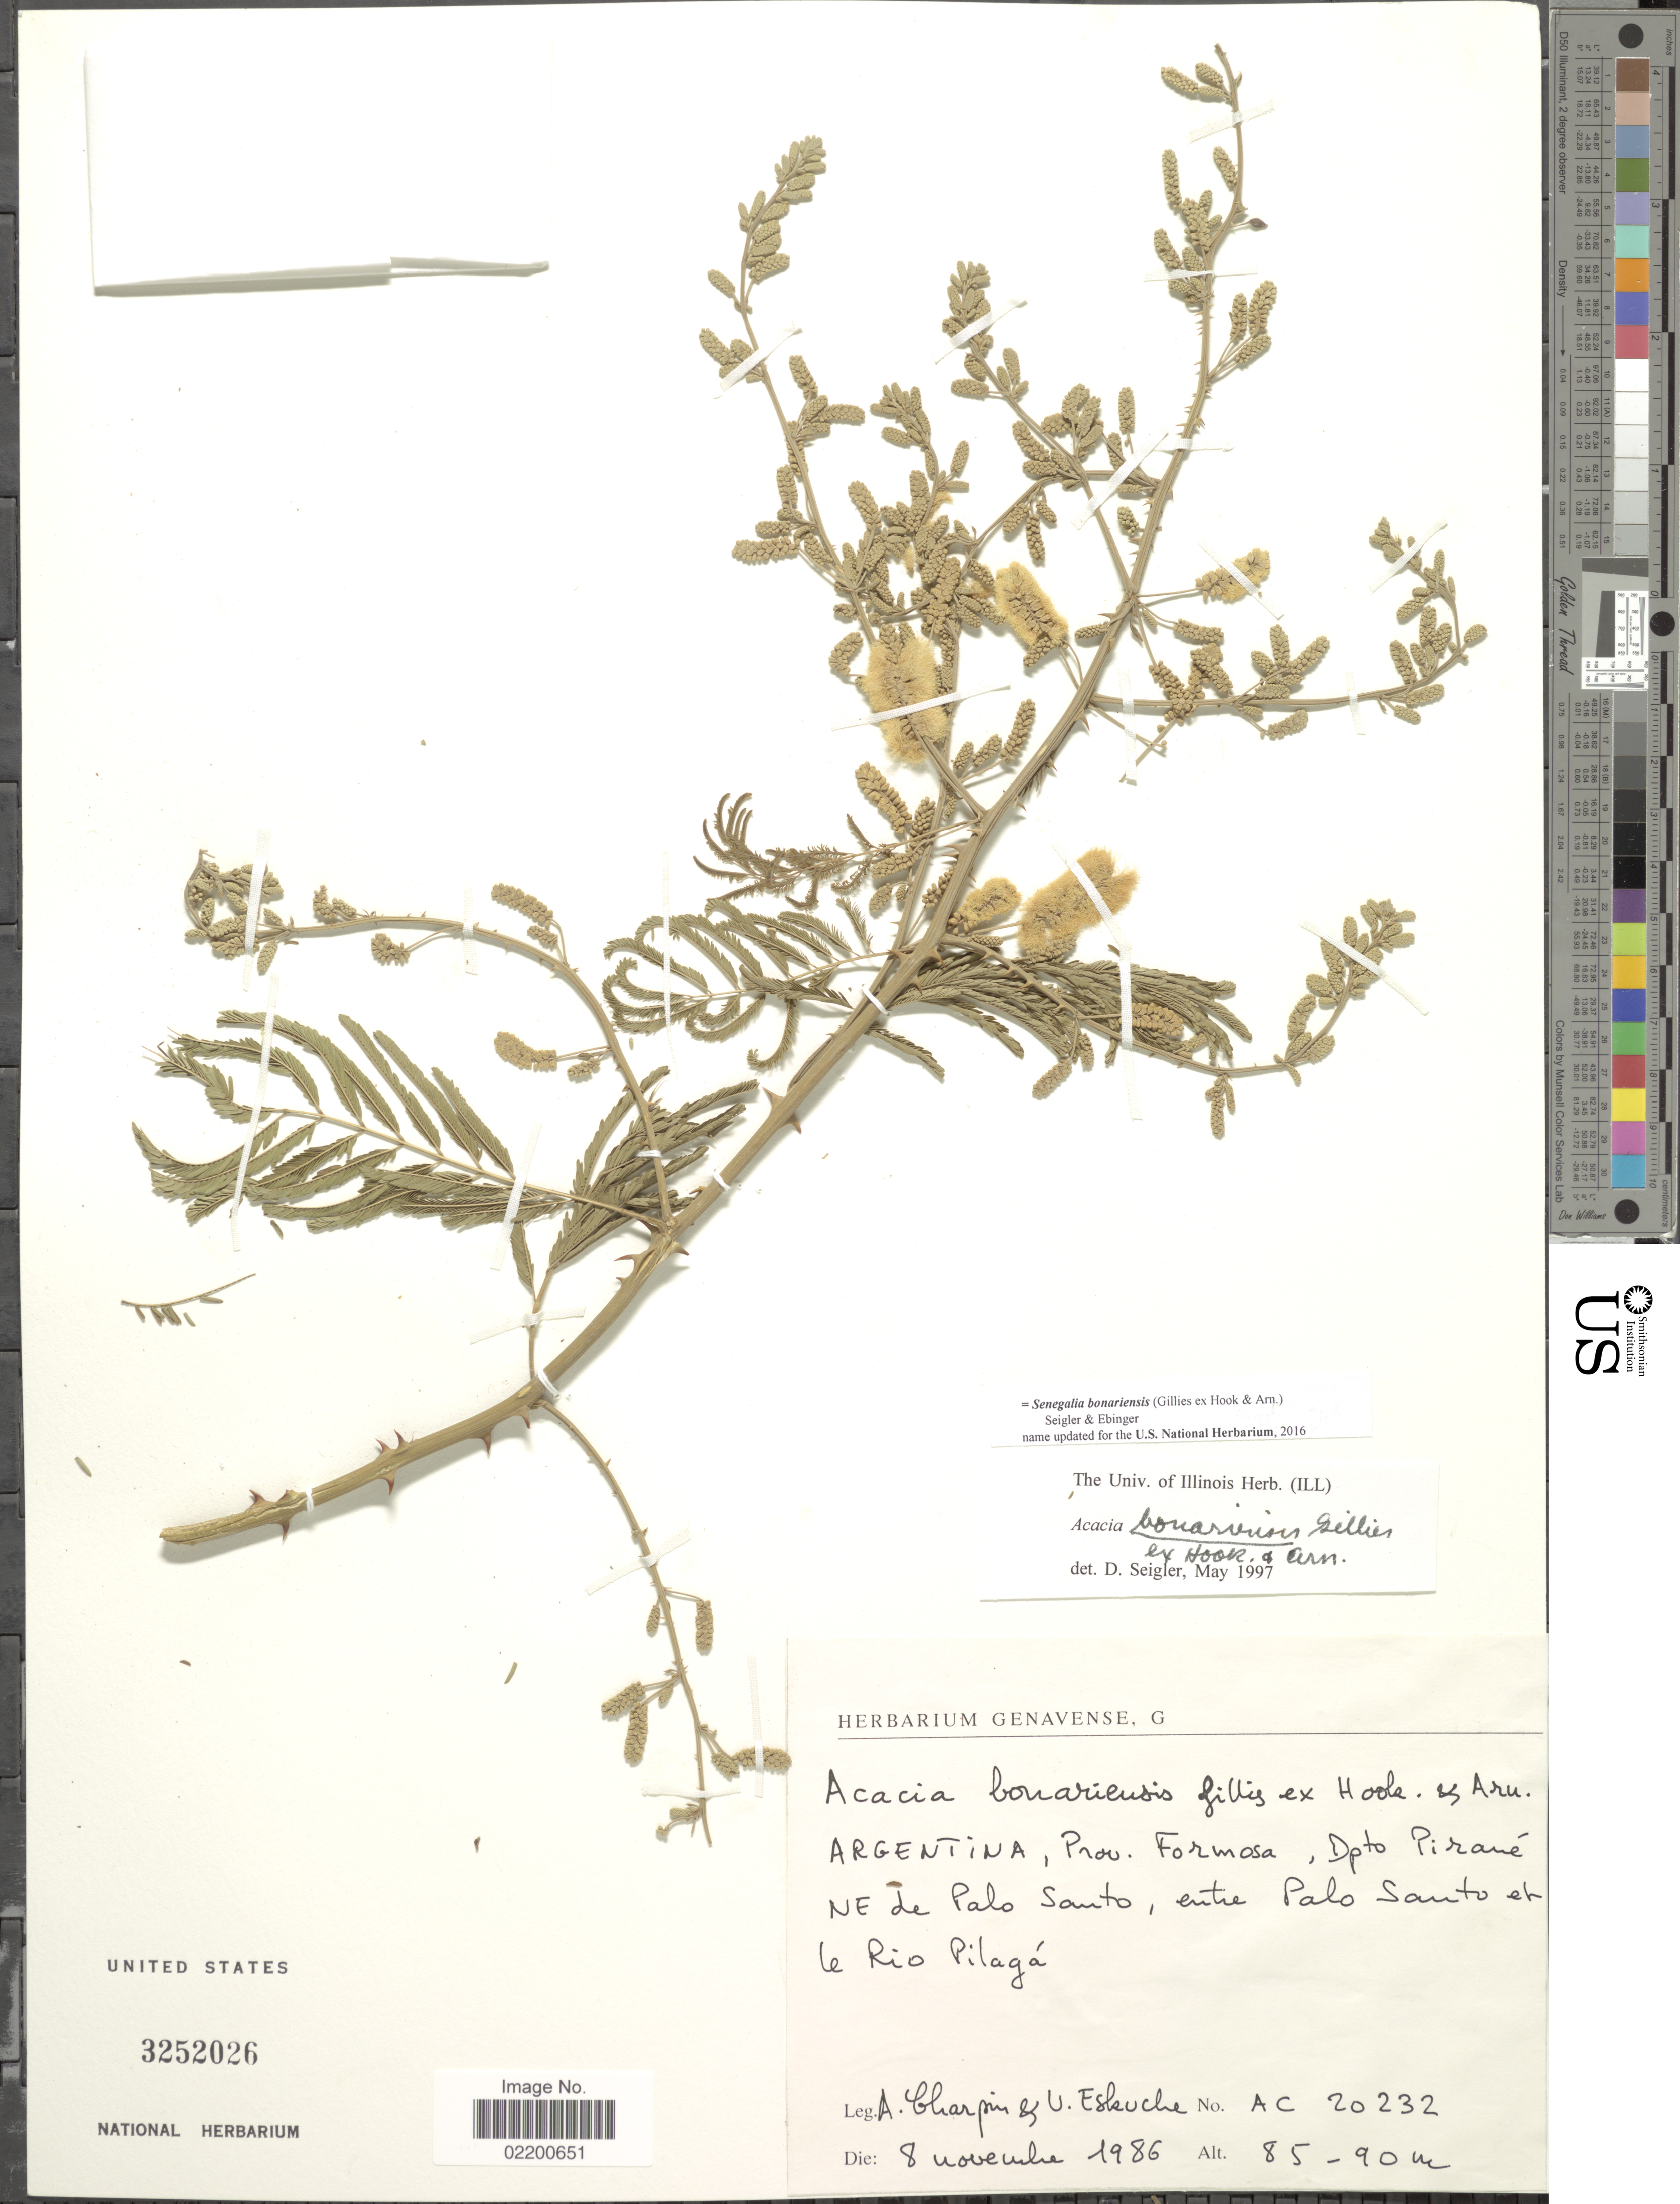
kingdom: Plantae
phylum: Tracheophyta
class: Magnoliopsida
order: Fabales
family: Fabaceae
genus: Senegalia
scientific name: Senegalia bonariensis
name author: (Gillies ex Hook. & Arn.) Seigler & Ebinger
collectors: A. Charpin & U. Eskuche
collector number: AC 20232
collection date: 1986-11-08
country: Argentina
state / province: Formosa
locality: Dpto. Pirane, NE de Palo Santo, entre Palo Santo et le Rio Pilaga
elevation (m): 85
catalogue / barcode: US 3252026